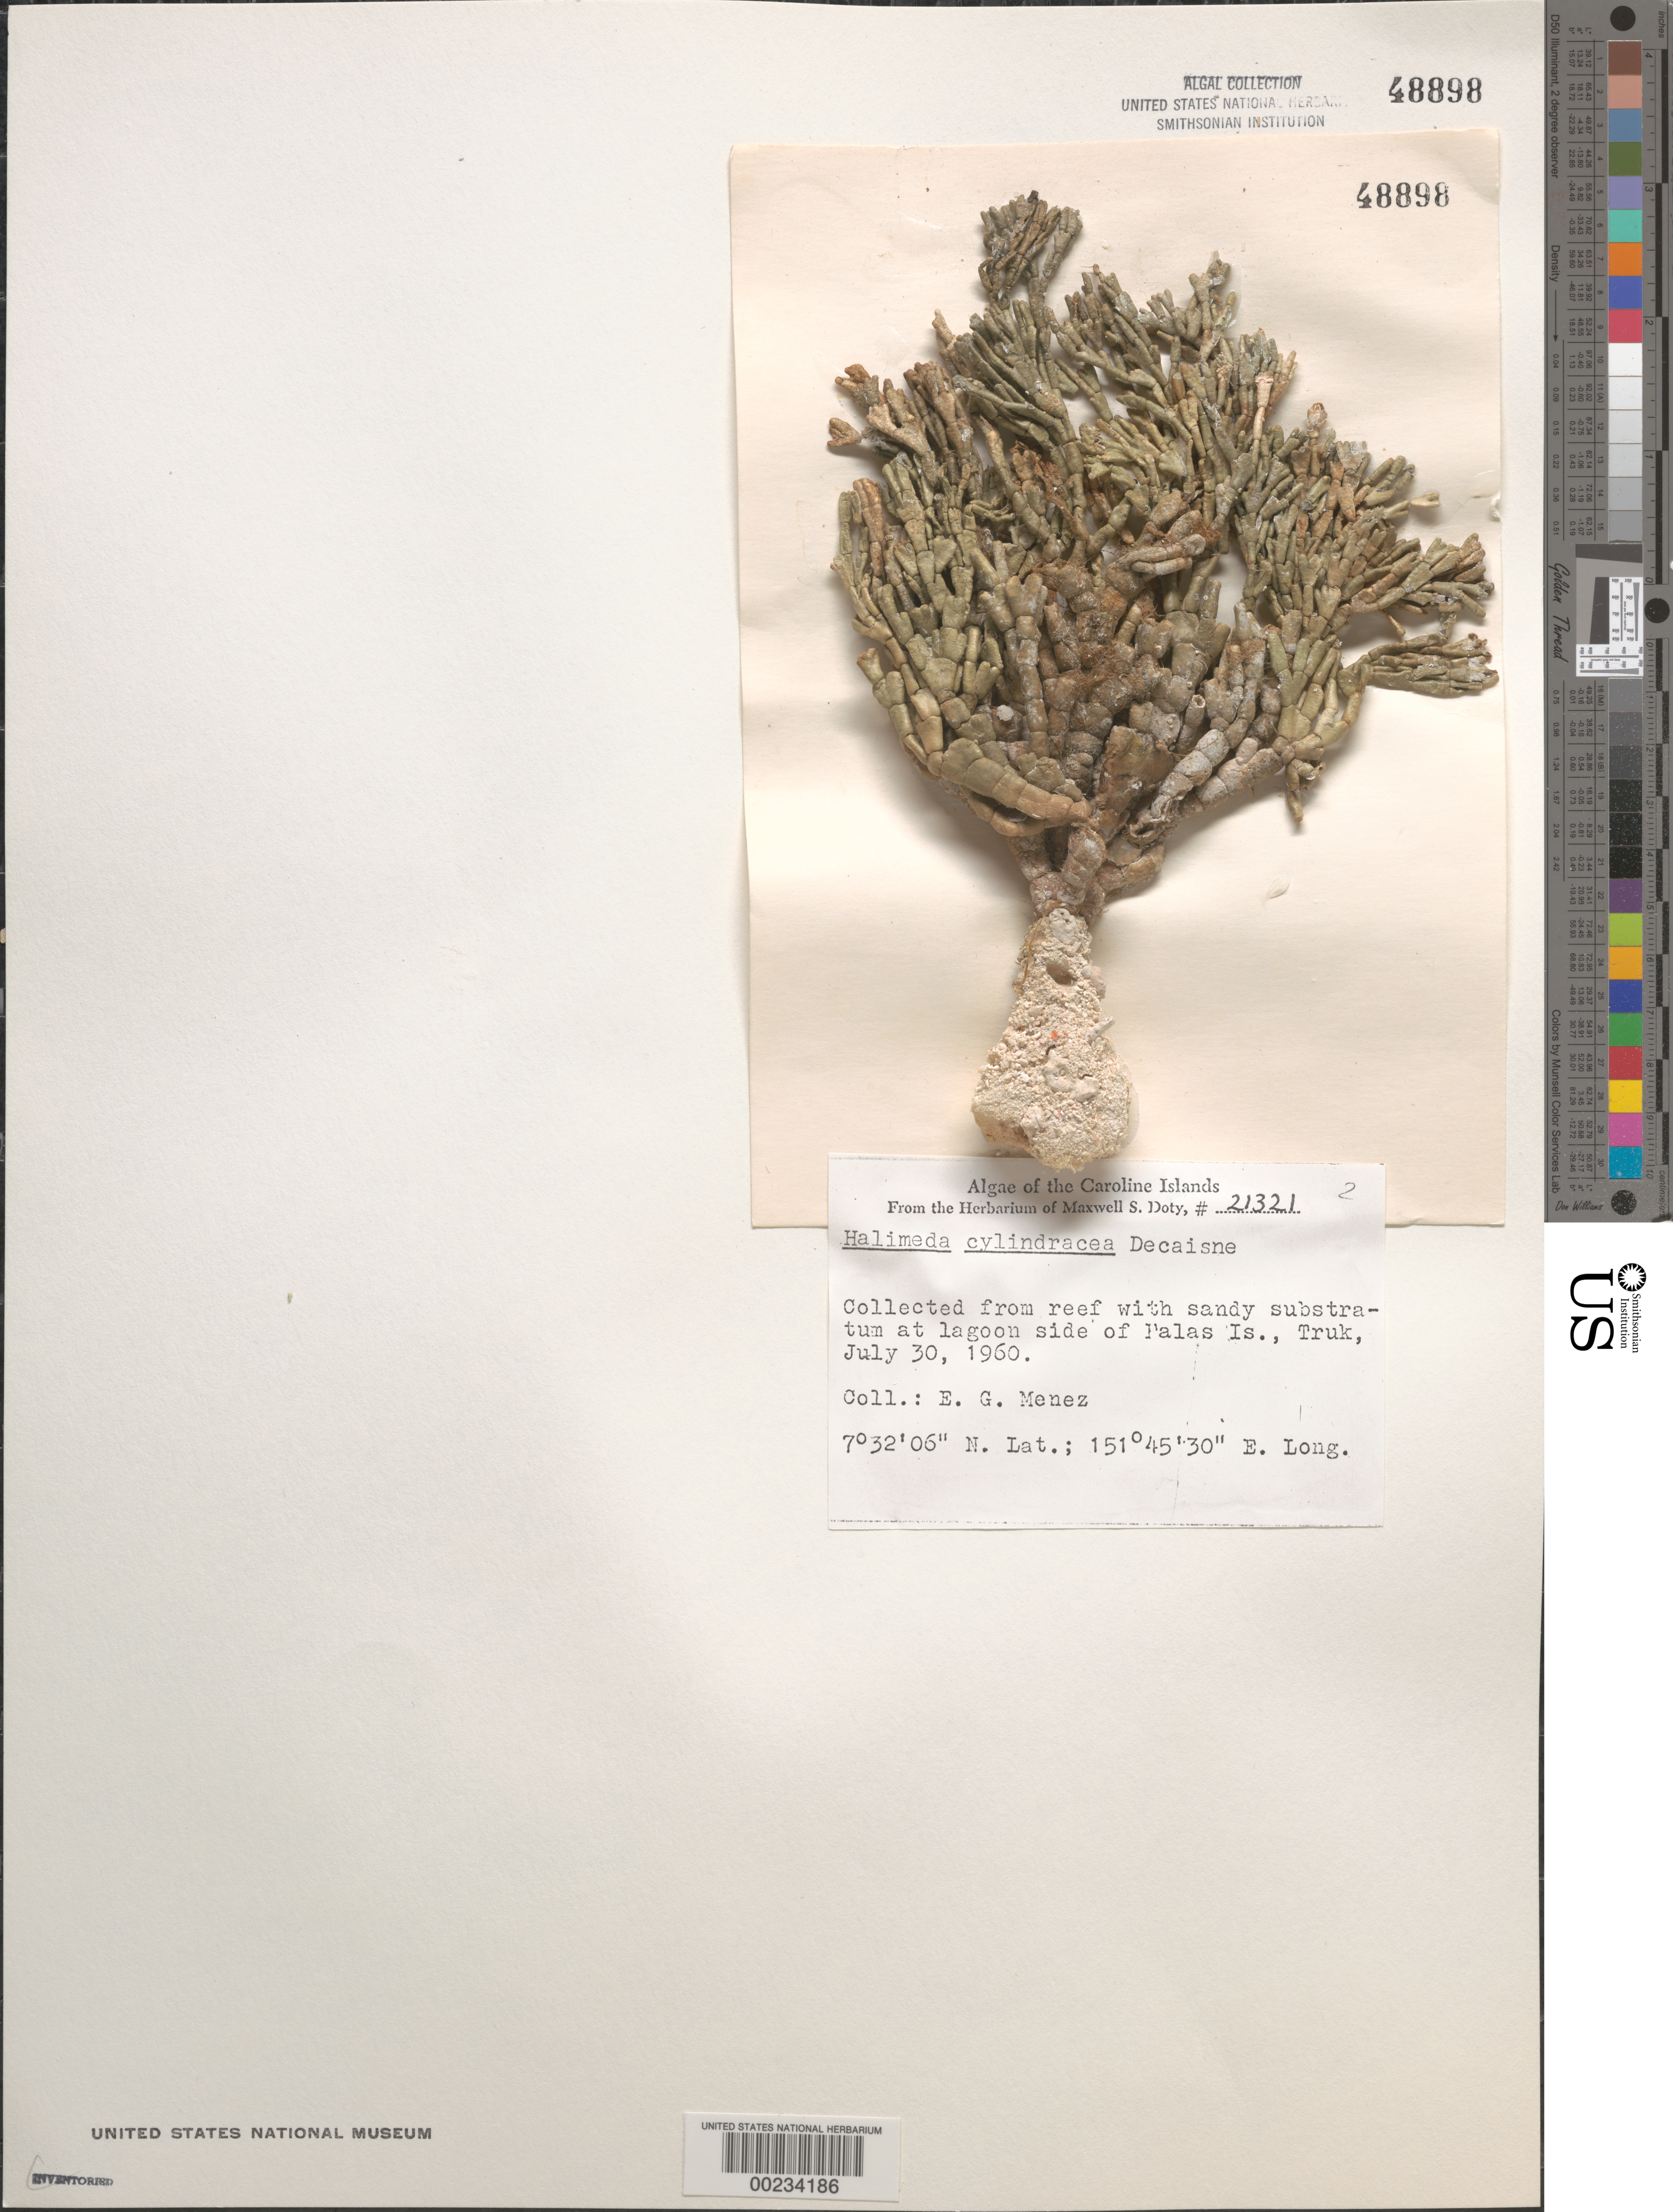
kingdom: Plantae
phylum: Chlorophyta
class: Ulvophyceae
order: Bryopsidales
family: Halimedaceae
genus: Halimeda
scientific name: Halimeda cylindracea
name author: Decne.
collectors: Meñez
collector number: MSD 21321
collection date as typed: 30 Jul 1960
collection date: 1960-07-30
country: Micronesia, Federated States of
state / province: Truk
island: Falas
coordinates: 7 32' 06" N, 151 45' 30" E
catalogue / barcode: US 48898